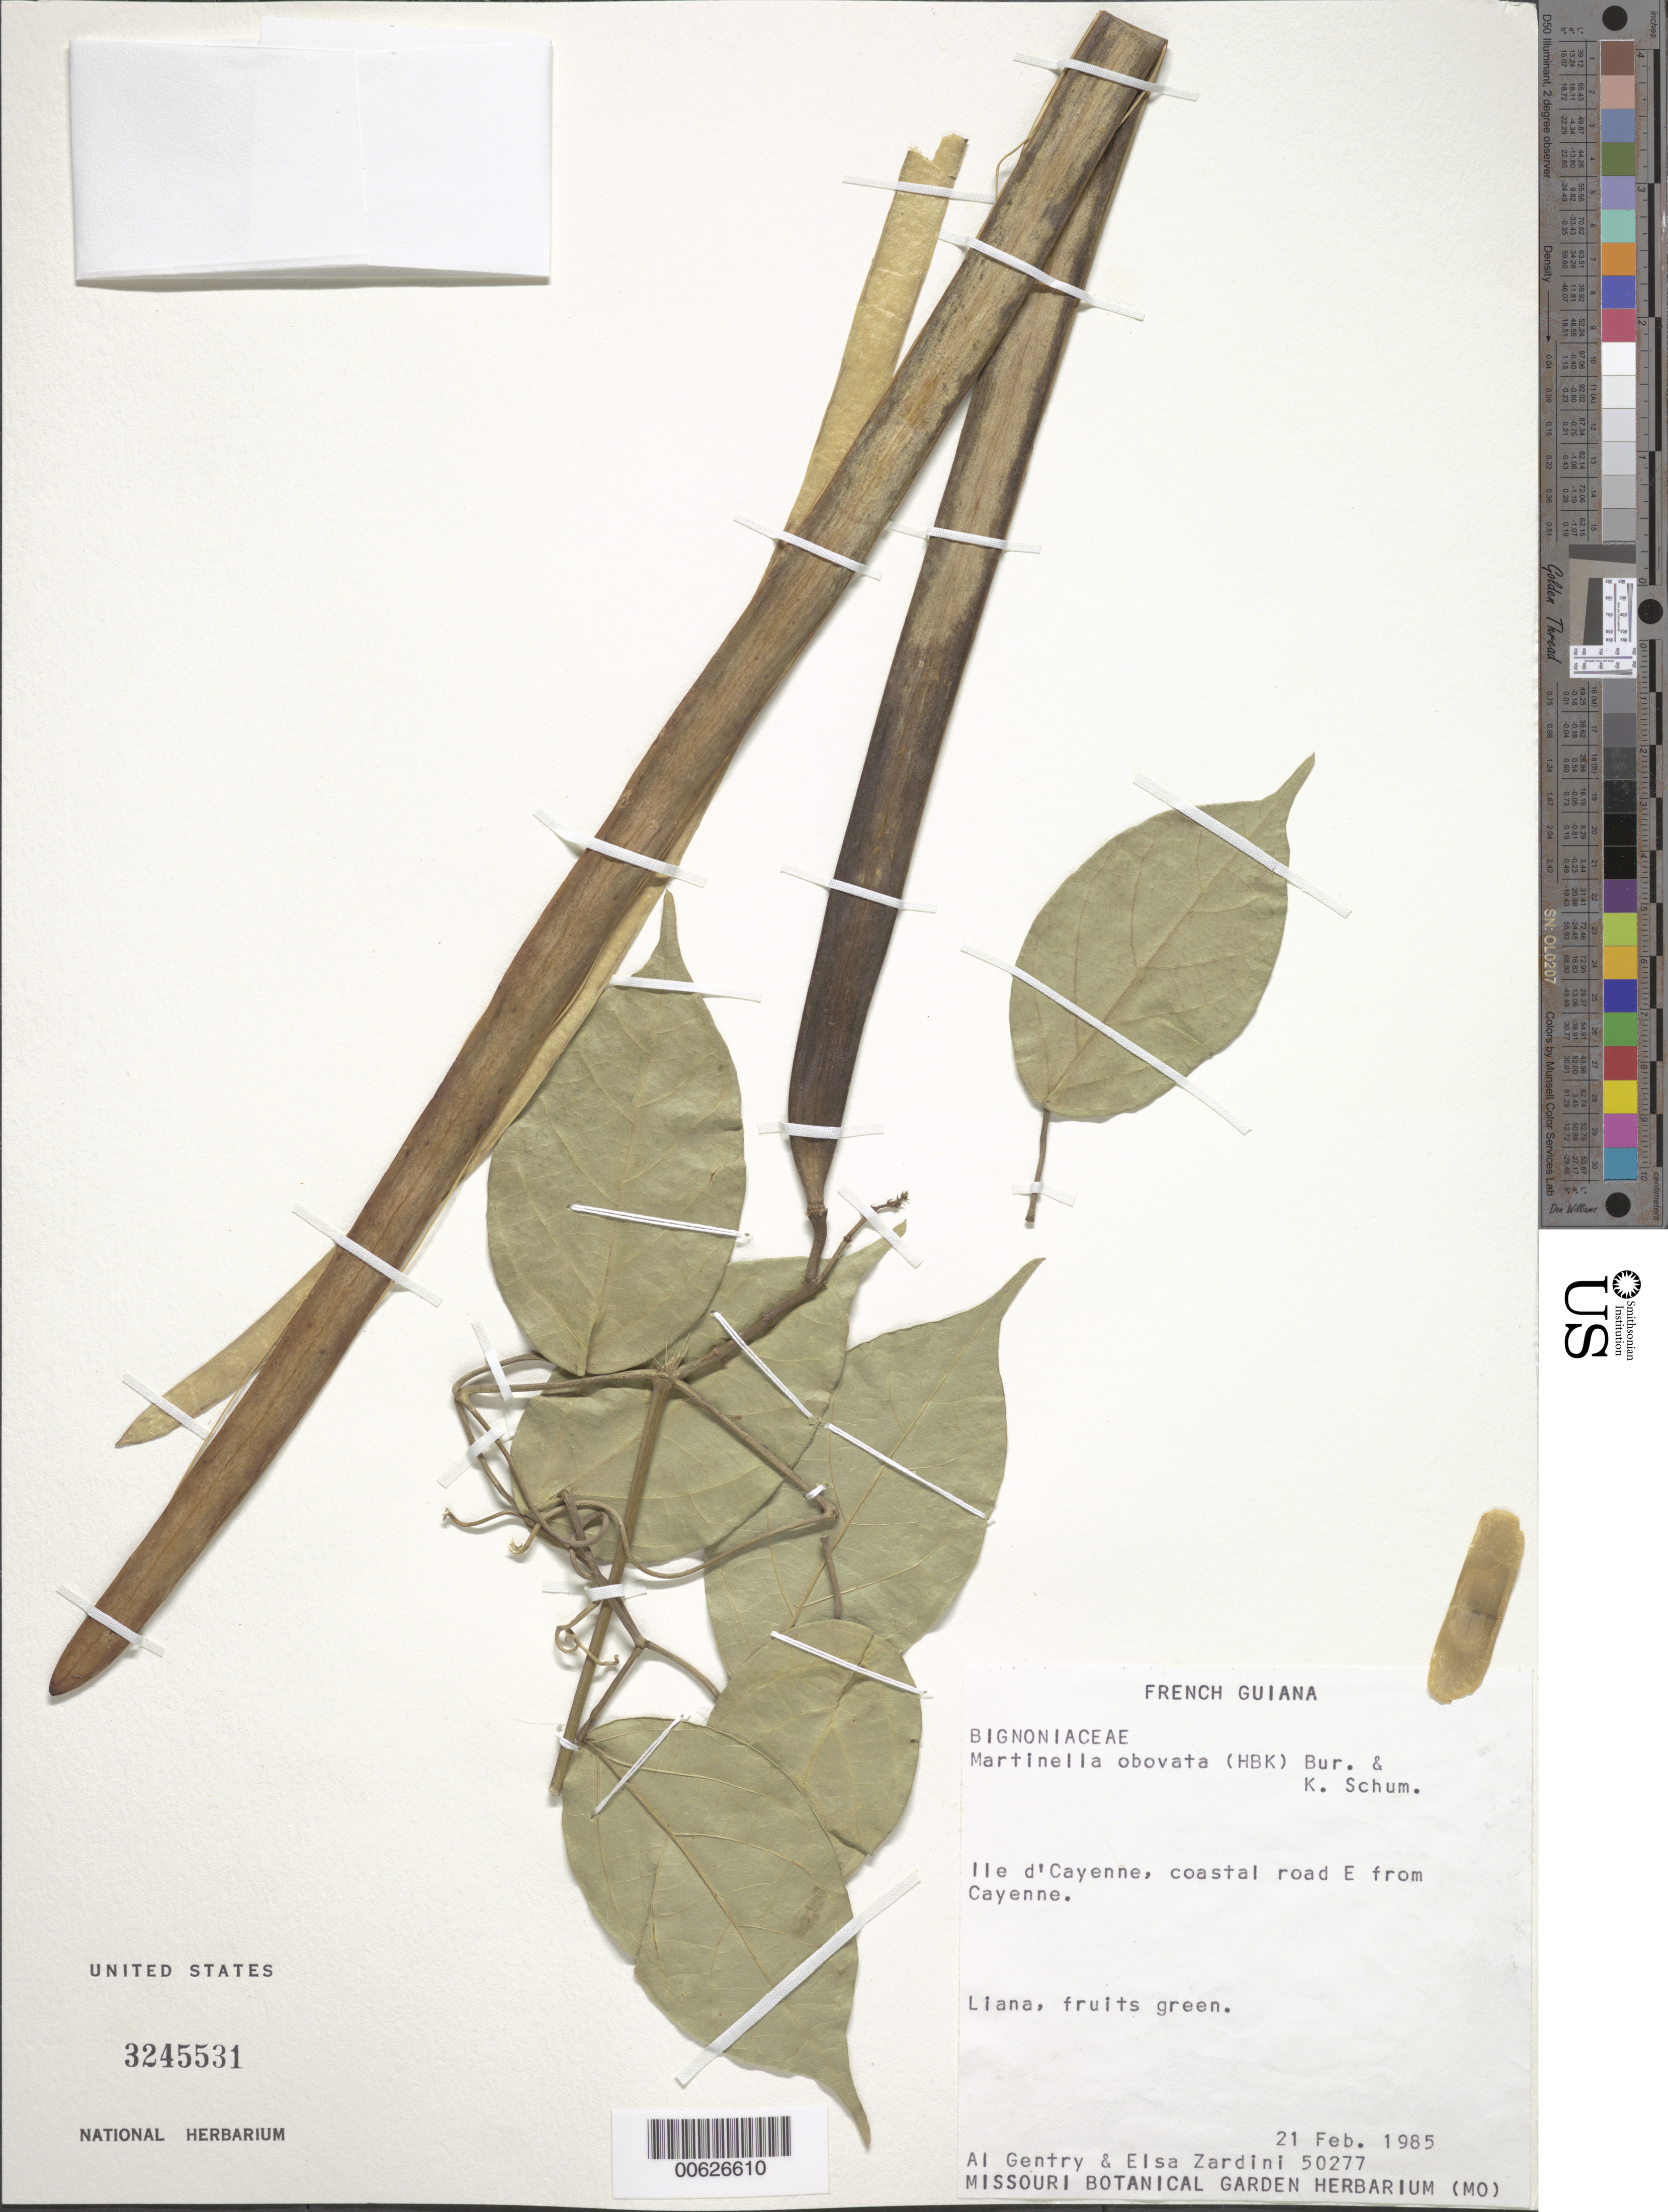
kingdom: Plantae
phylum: Tracheophyta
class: Magnoliopsida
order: Lamiales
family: Bignoniaceae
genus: Martinella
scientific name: Martinella obovata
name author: (Kunth) Bureau & K. Schum.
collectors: A. H. Gentry & E. M. Zardini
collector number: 50277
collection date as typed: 21-Feb-85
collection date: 1985-02-21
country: French Guiana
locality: Ile de Cayenne, E on coastal highway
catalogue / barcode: US 3245531